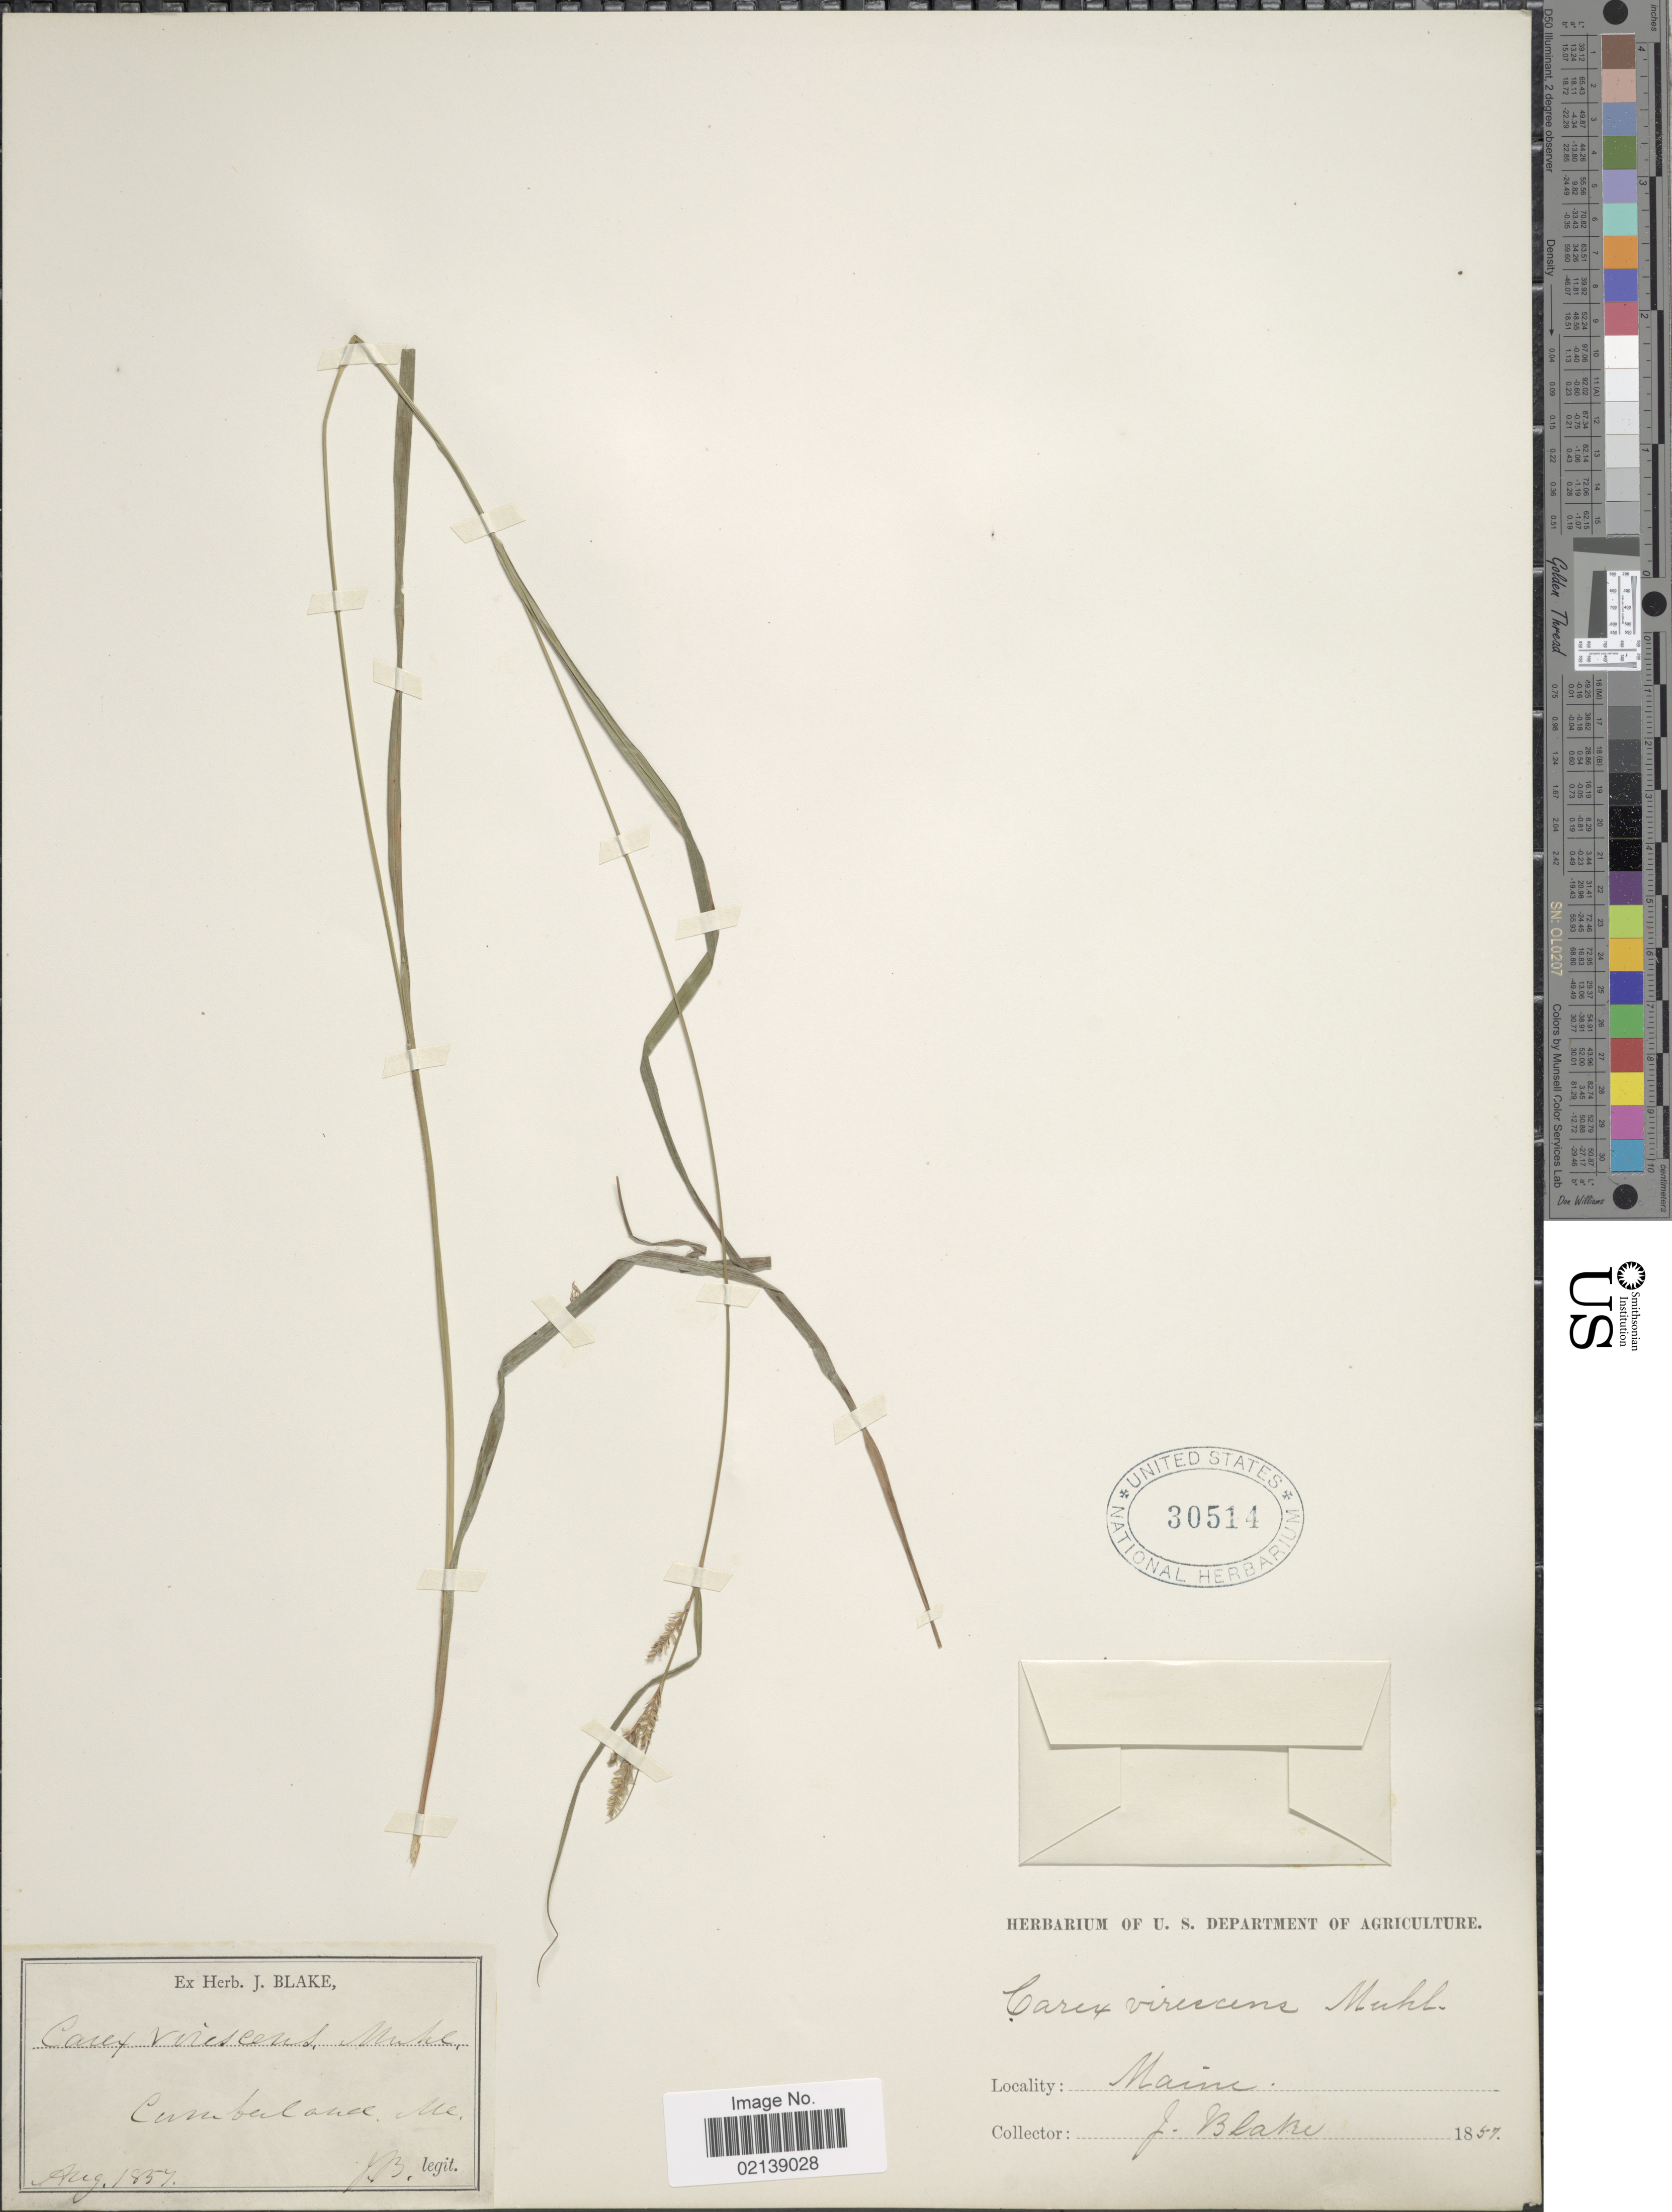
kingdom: Plantae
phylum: Tracheophyta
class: Liliopsida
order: Poales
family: Cyperaceae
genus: Carex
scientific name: Carex virescens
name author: Muhl. ex Willd.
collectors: J. Blake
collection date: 1857-08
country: United States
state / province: Maine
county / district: Cumberland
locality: Cumberland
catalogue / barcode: US 30514